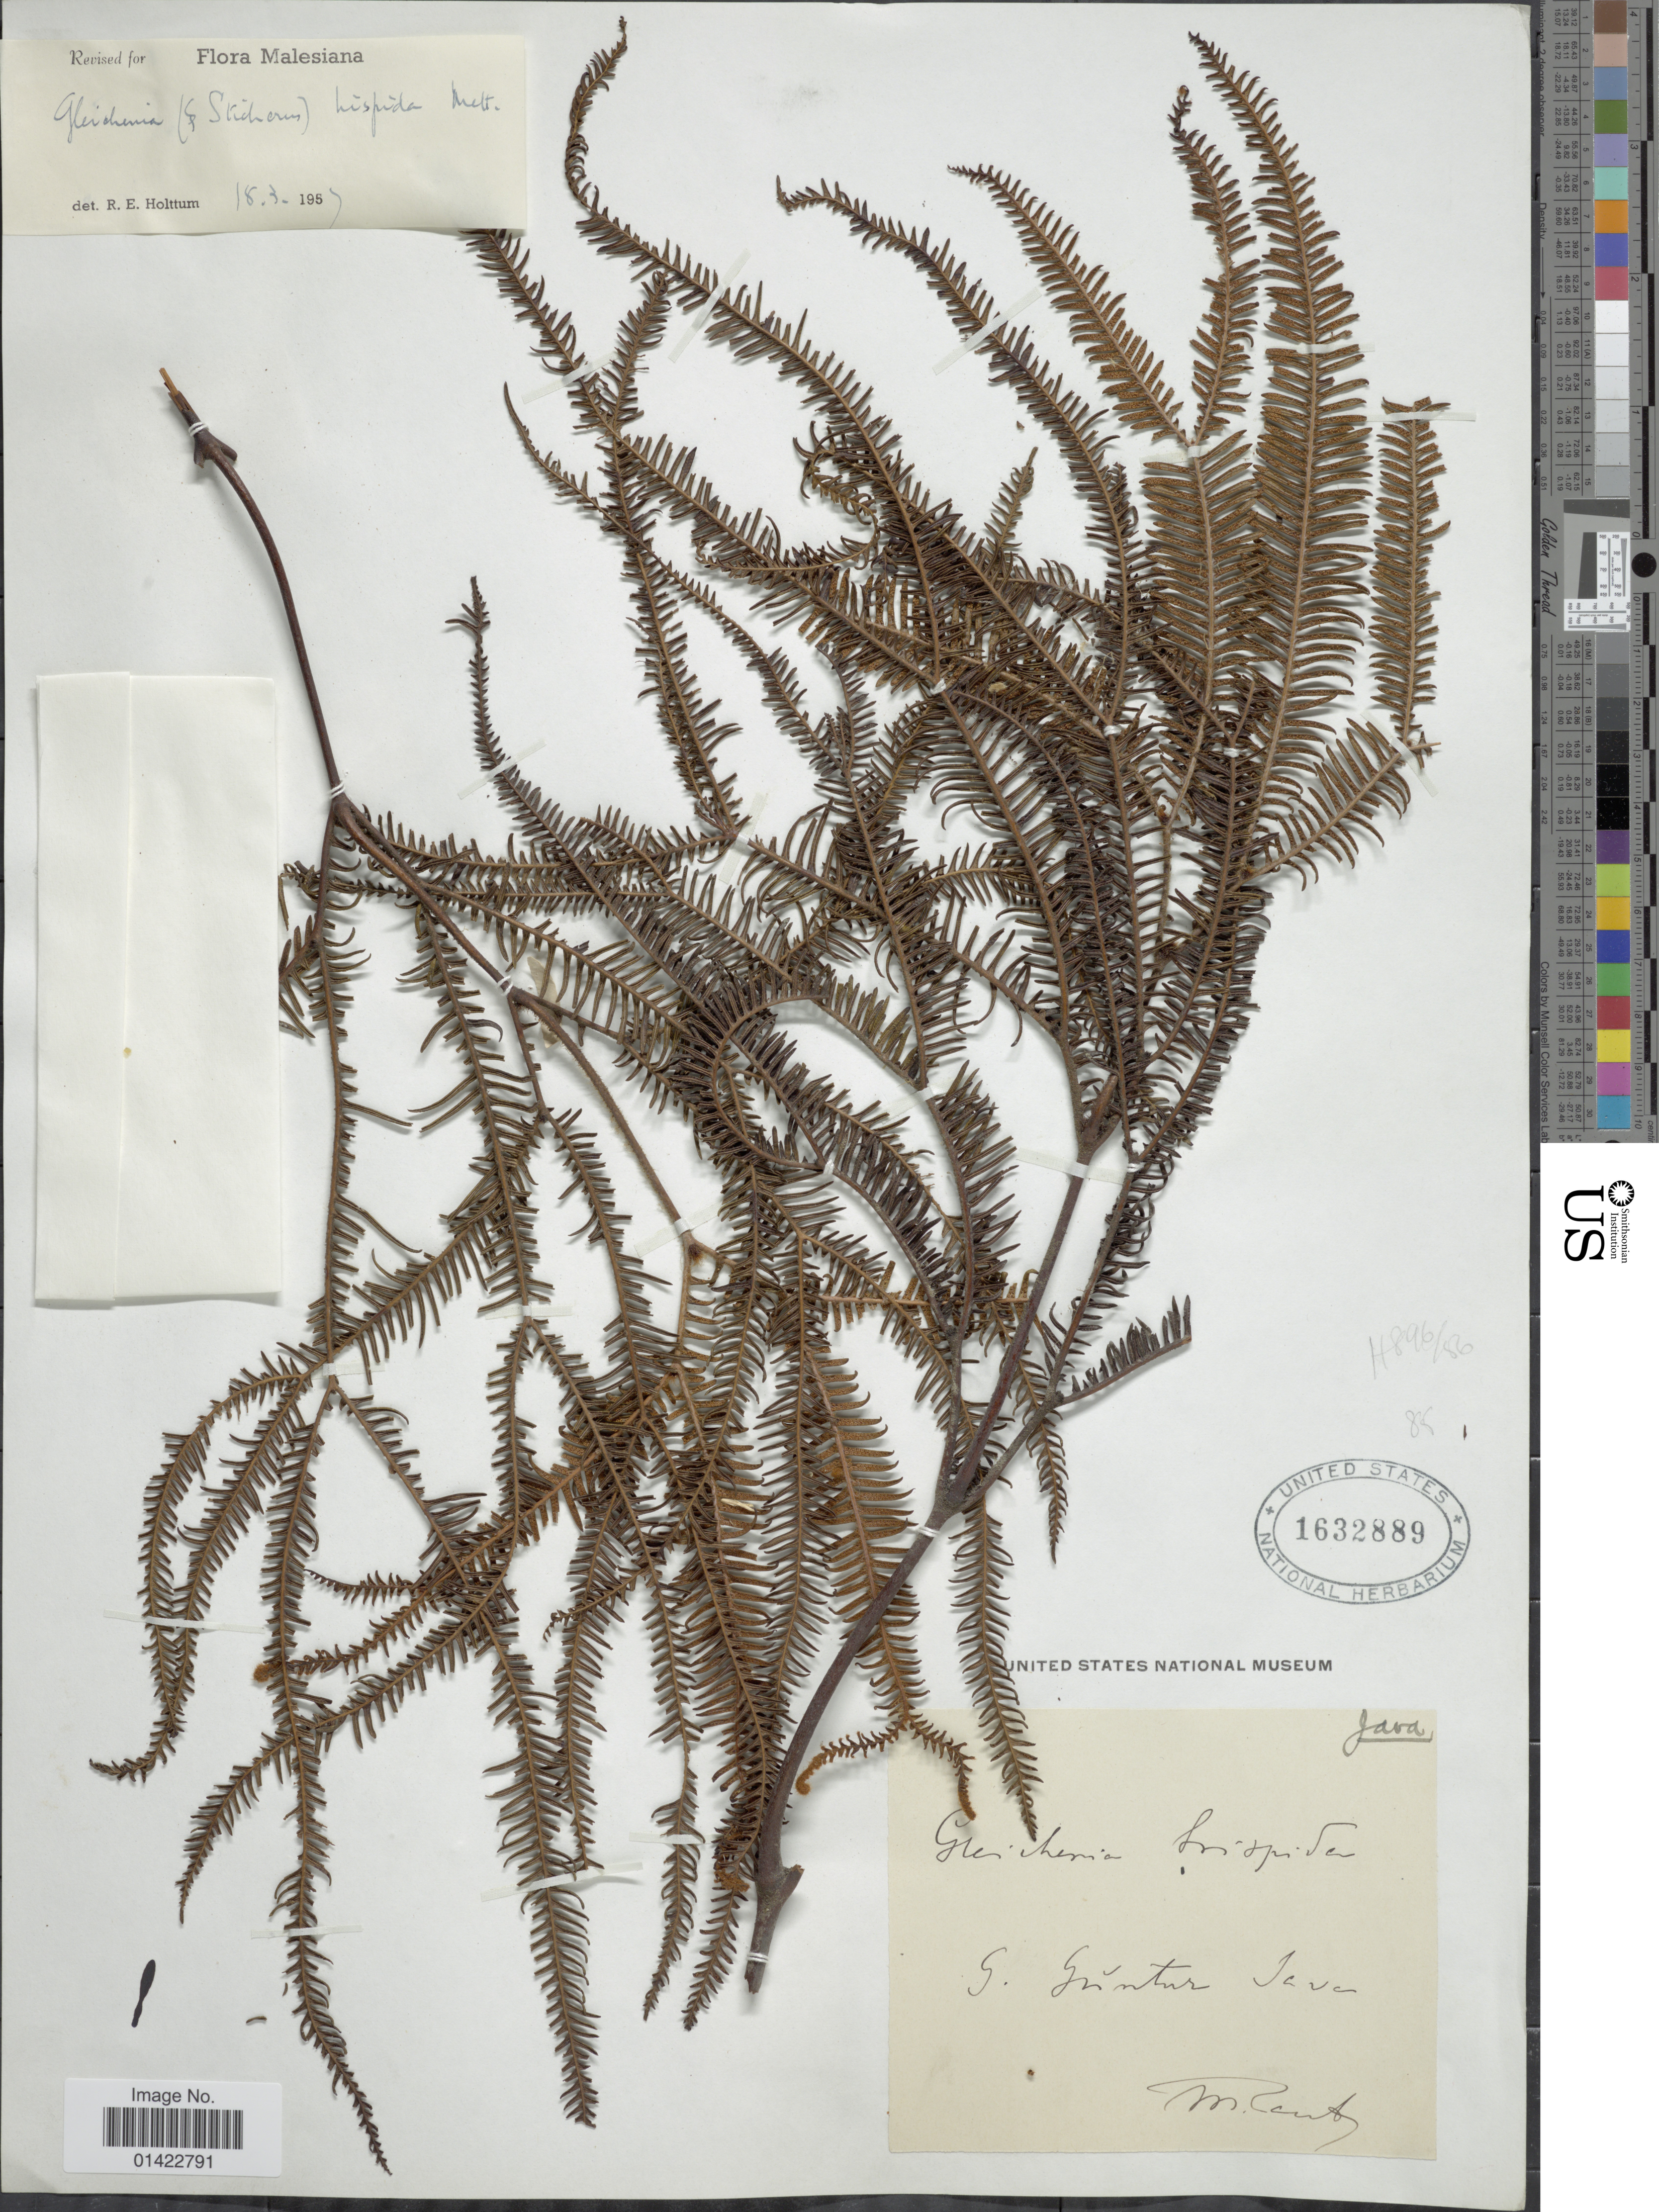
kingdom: Plantae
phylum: Tracheophyta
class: Polypodiopsida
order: Gleicheniales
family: Gleicheniaceae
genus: Sticherus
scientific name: Sticherus hispidus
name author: (Mett. ex Kuhn) Copel.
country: Indonesia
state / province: Java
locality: G. Guntur.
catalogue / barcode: US 1632889